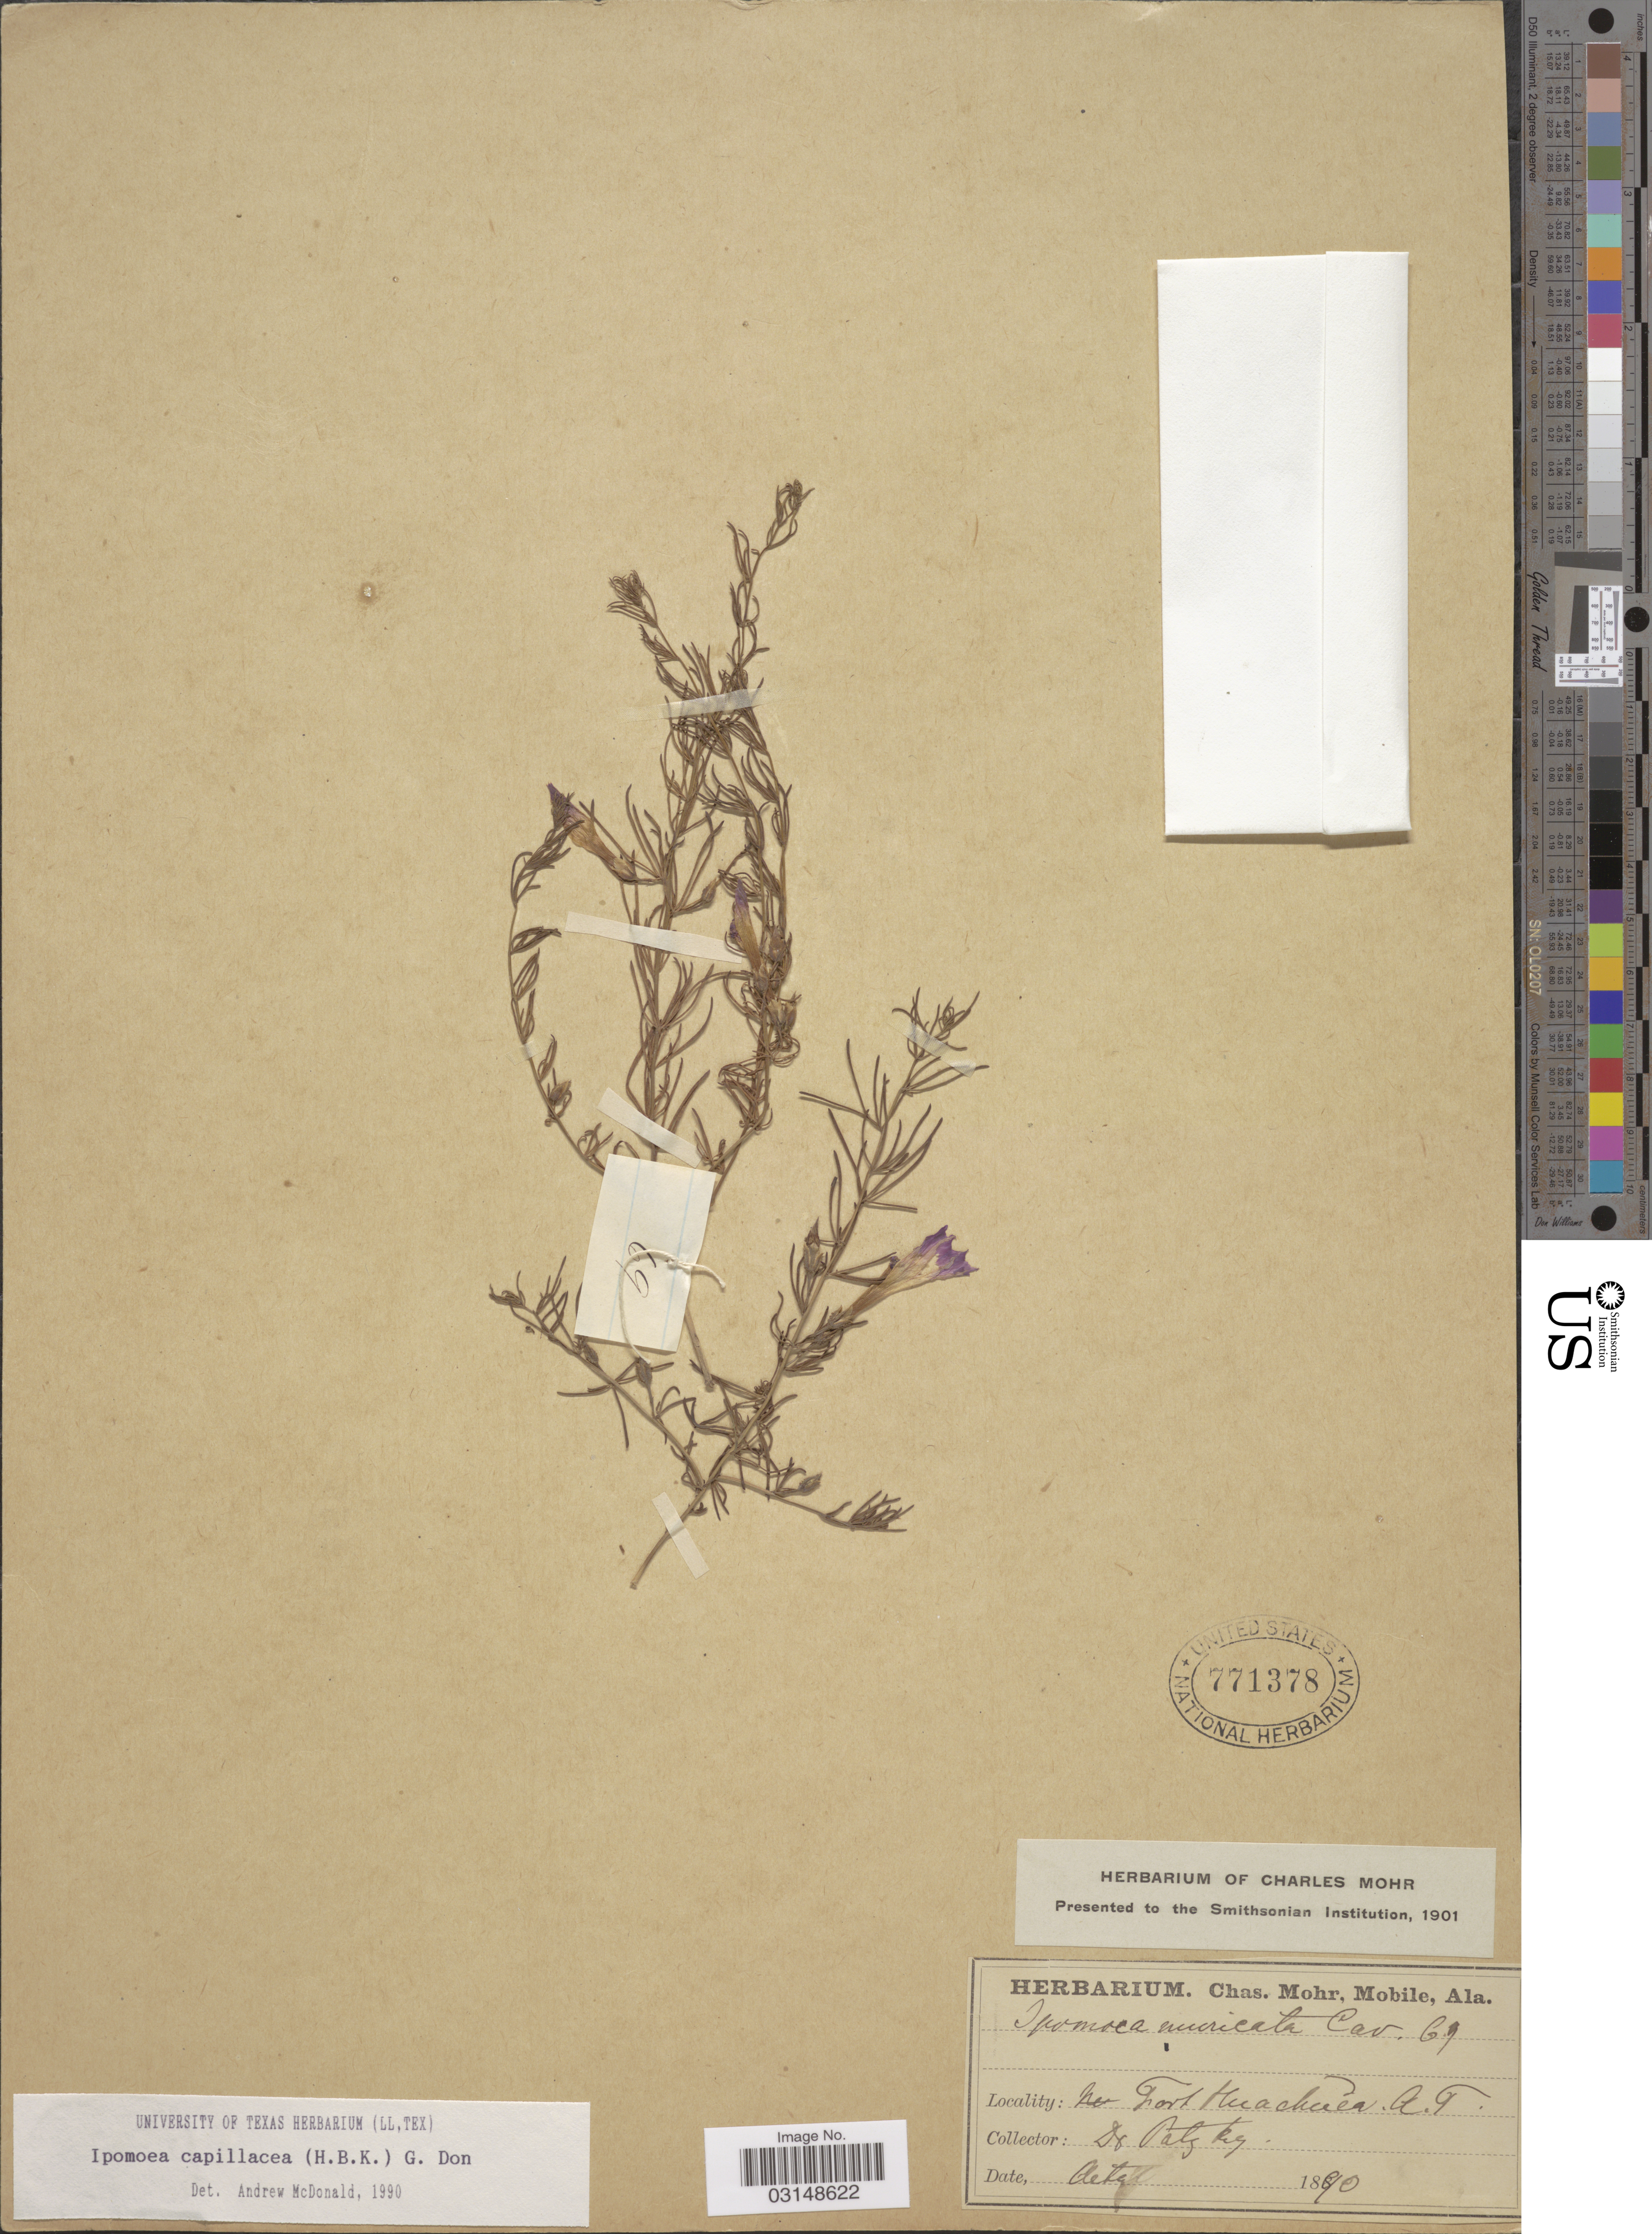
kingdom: Plantae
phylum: Tracheophyta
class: Magnoliopsida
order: Solanales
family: Convolvulaceae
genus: Ipomoea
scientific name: Ipomoea capillacea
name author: (Kunth) G. Don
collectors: -. Palzky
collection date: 1890-10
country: United States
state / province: Arizona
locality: Fort Huachuca, A.T.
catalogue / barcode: US 771378